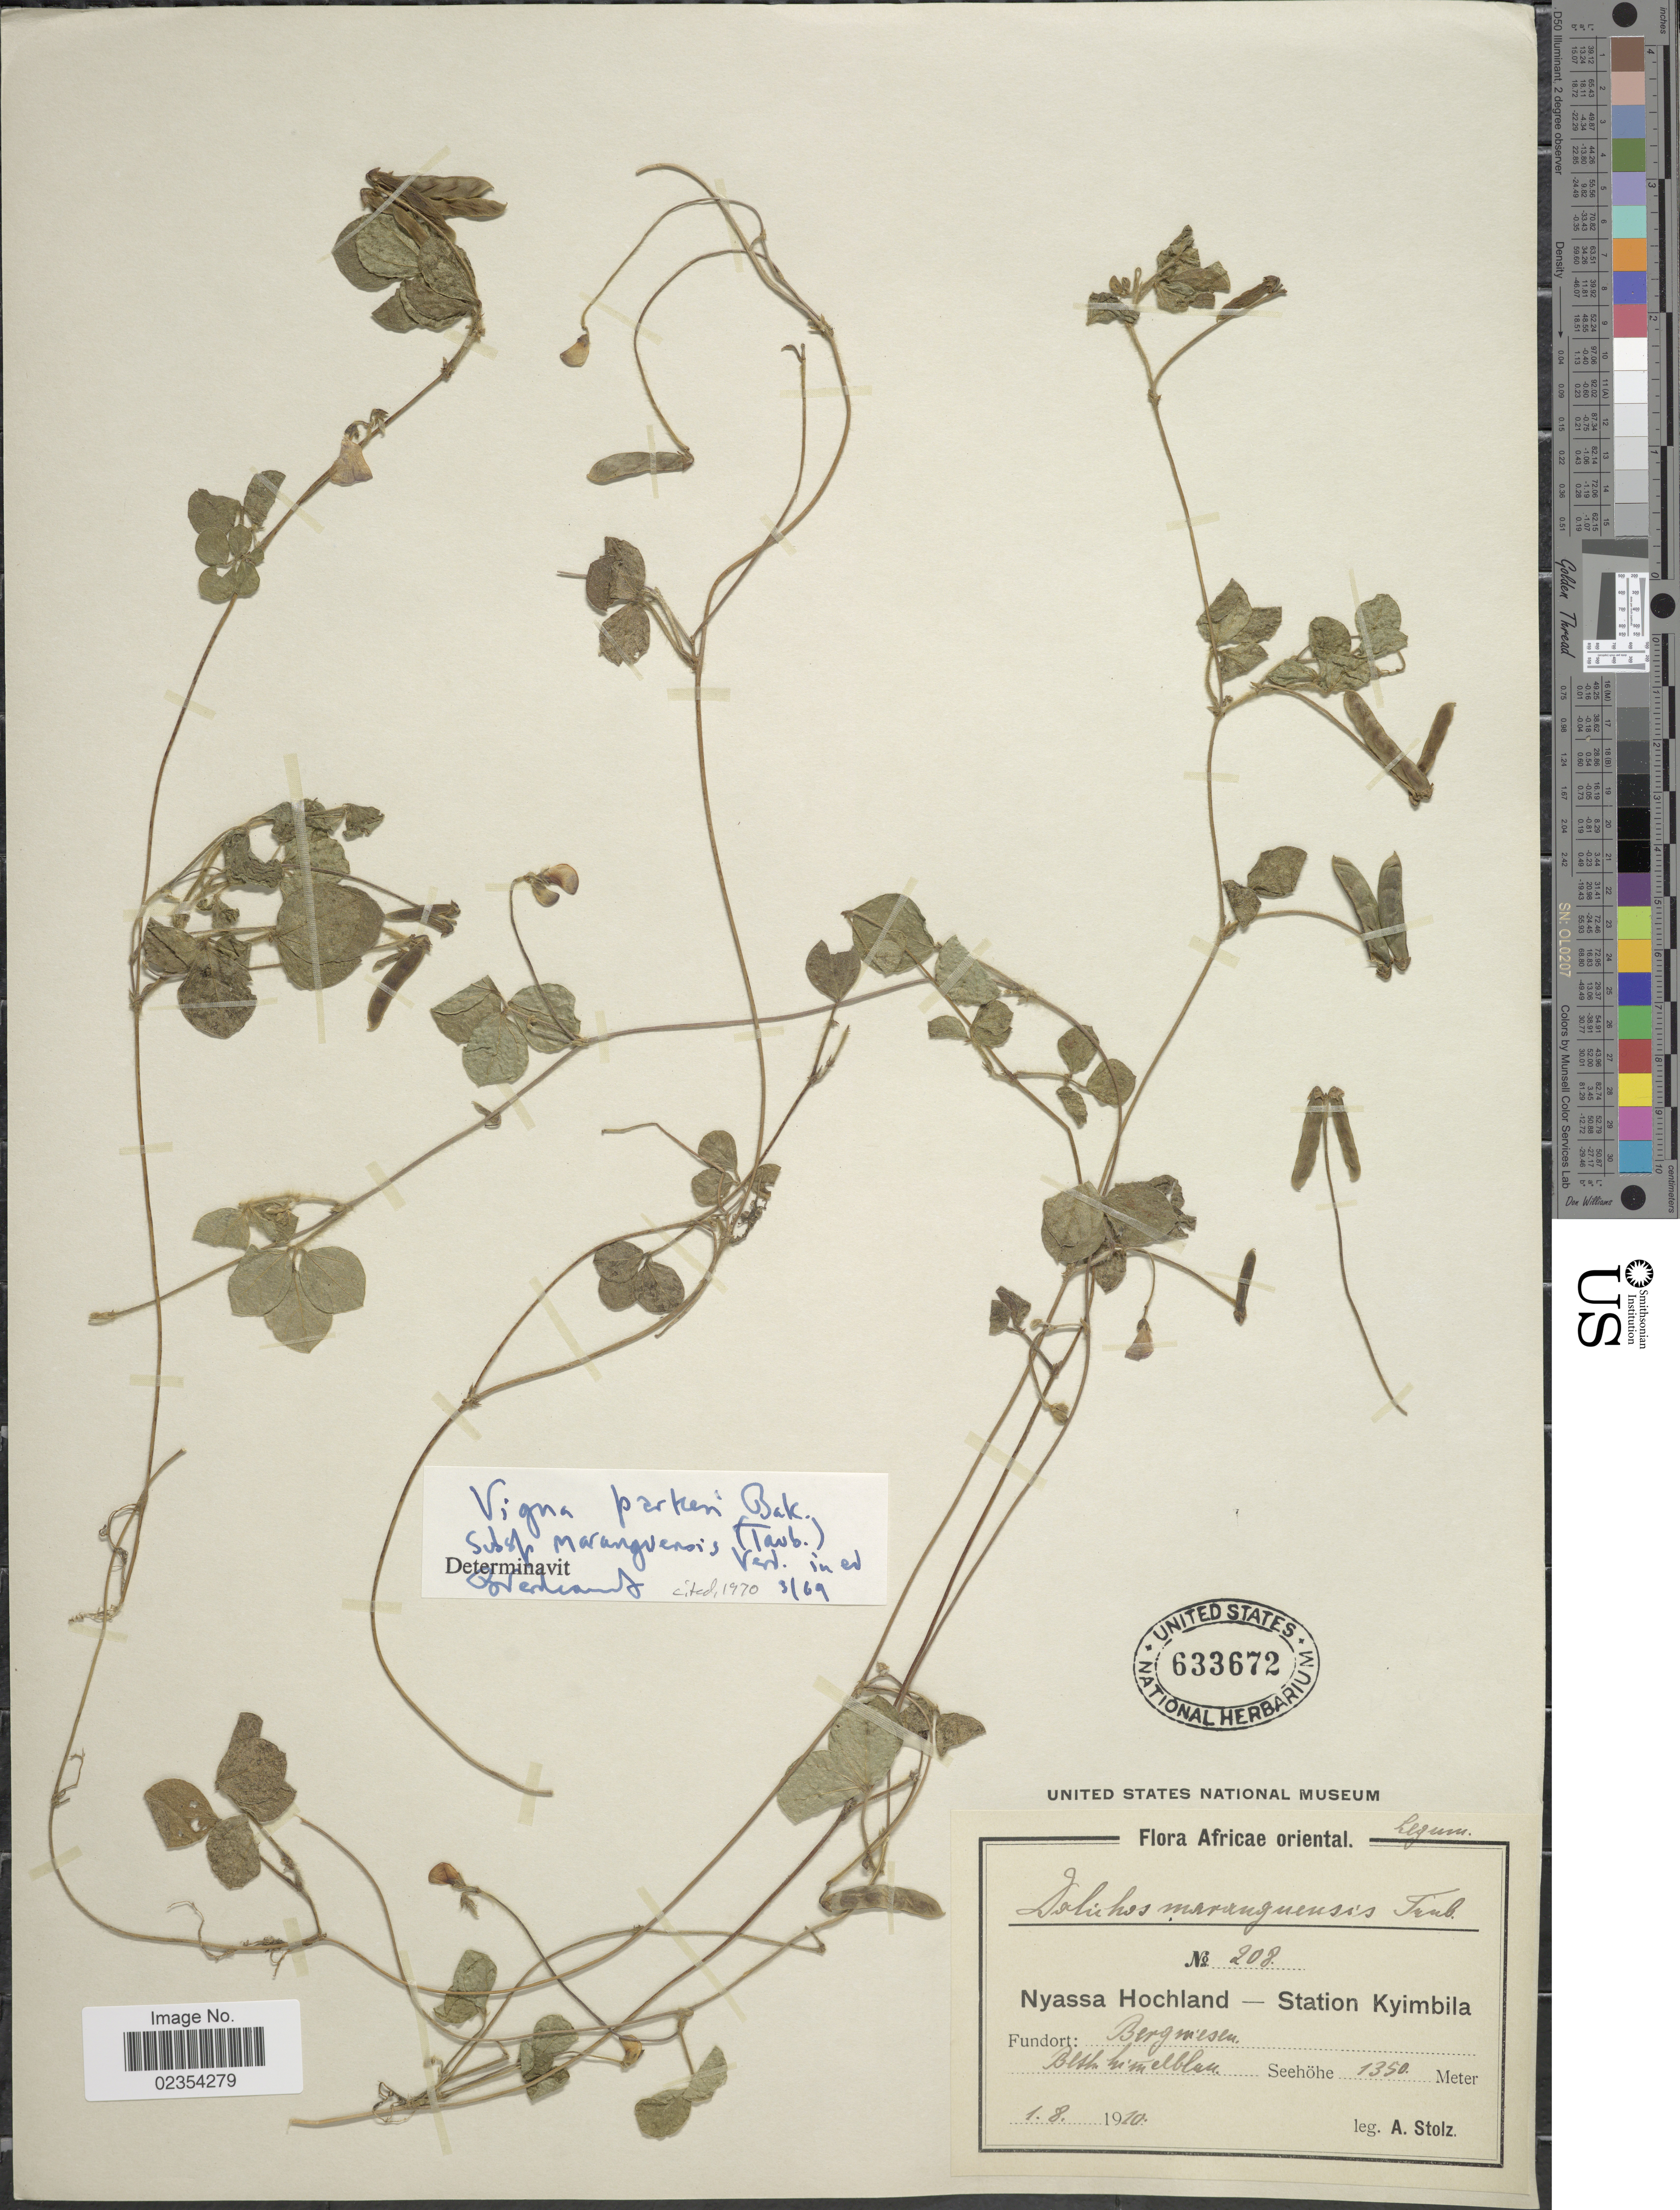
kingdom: Plantae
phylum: Tracheophyta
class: Magnoliopsida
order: Fabales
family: Fabaceae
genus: Vigna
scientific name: Vigna parkeri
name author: Baker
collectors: A. Stolz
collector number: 208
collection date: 1910-08-01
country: Malawi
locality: Africae oriental, Nyassa Hochland-Station Kyimbila, Fundort: Bergwiesen.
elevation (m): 1350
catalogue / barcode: US 633672